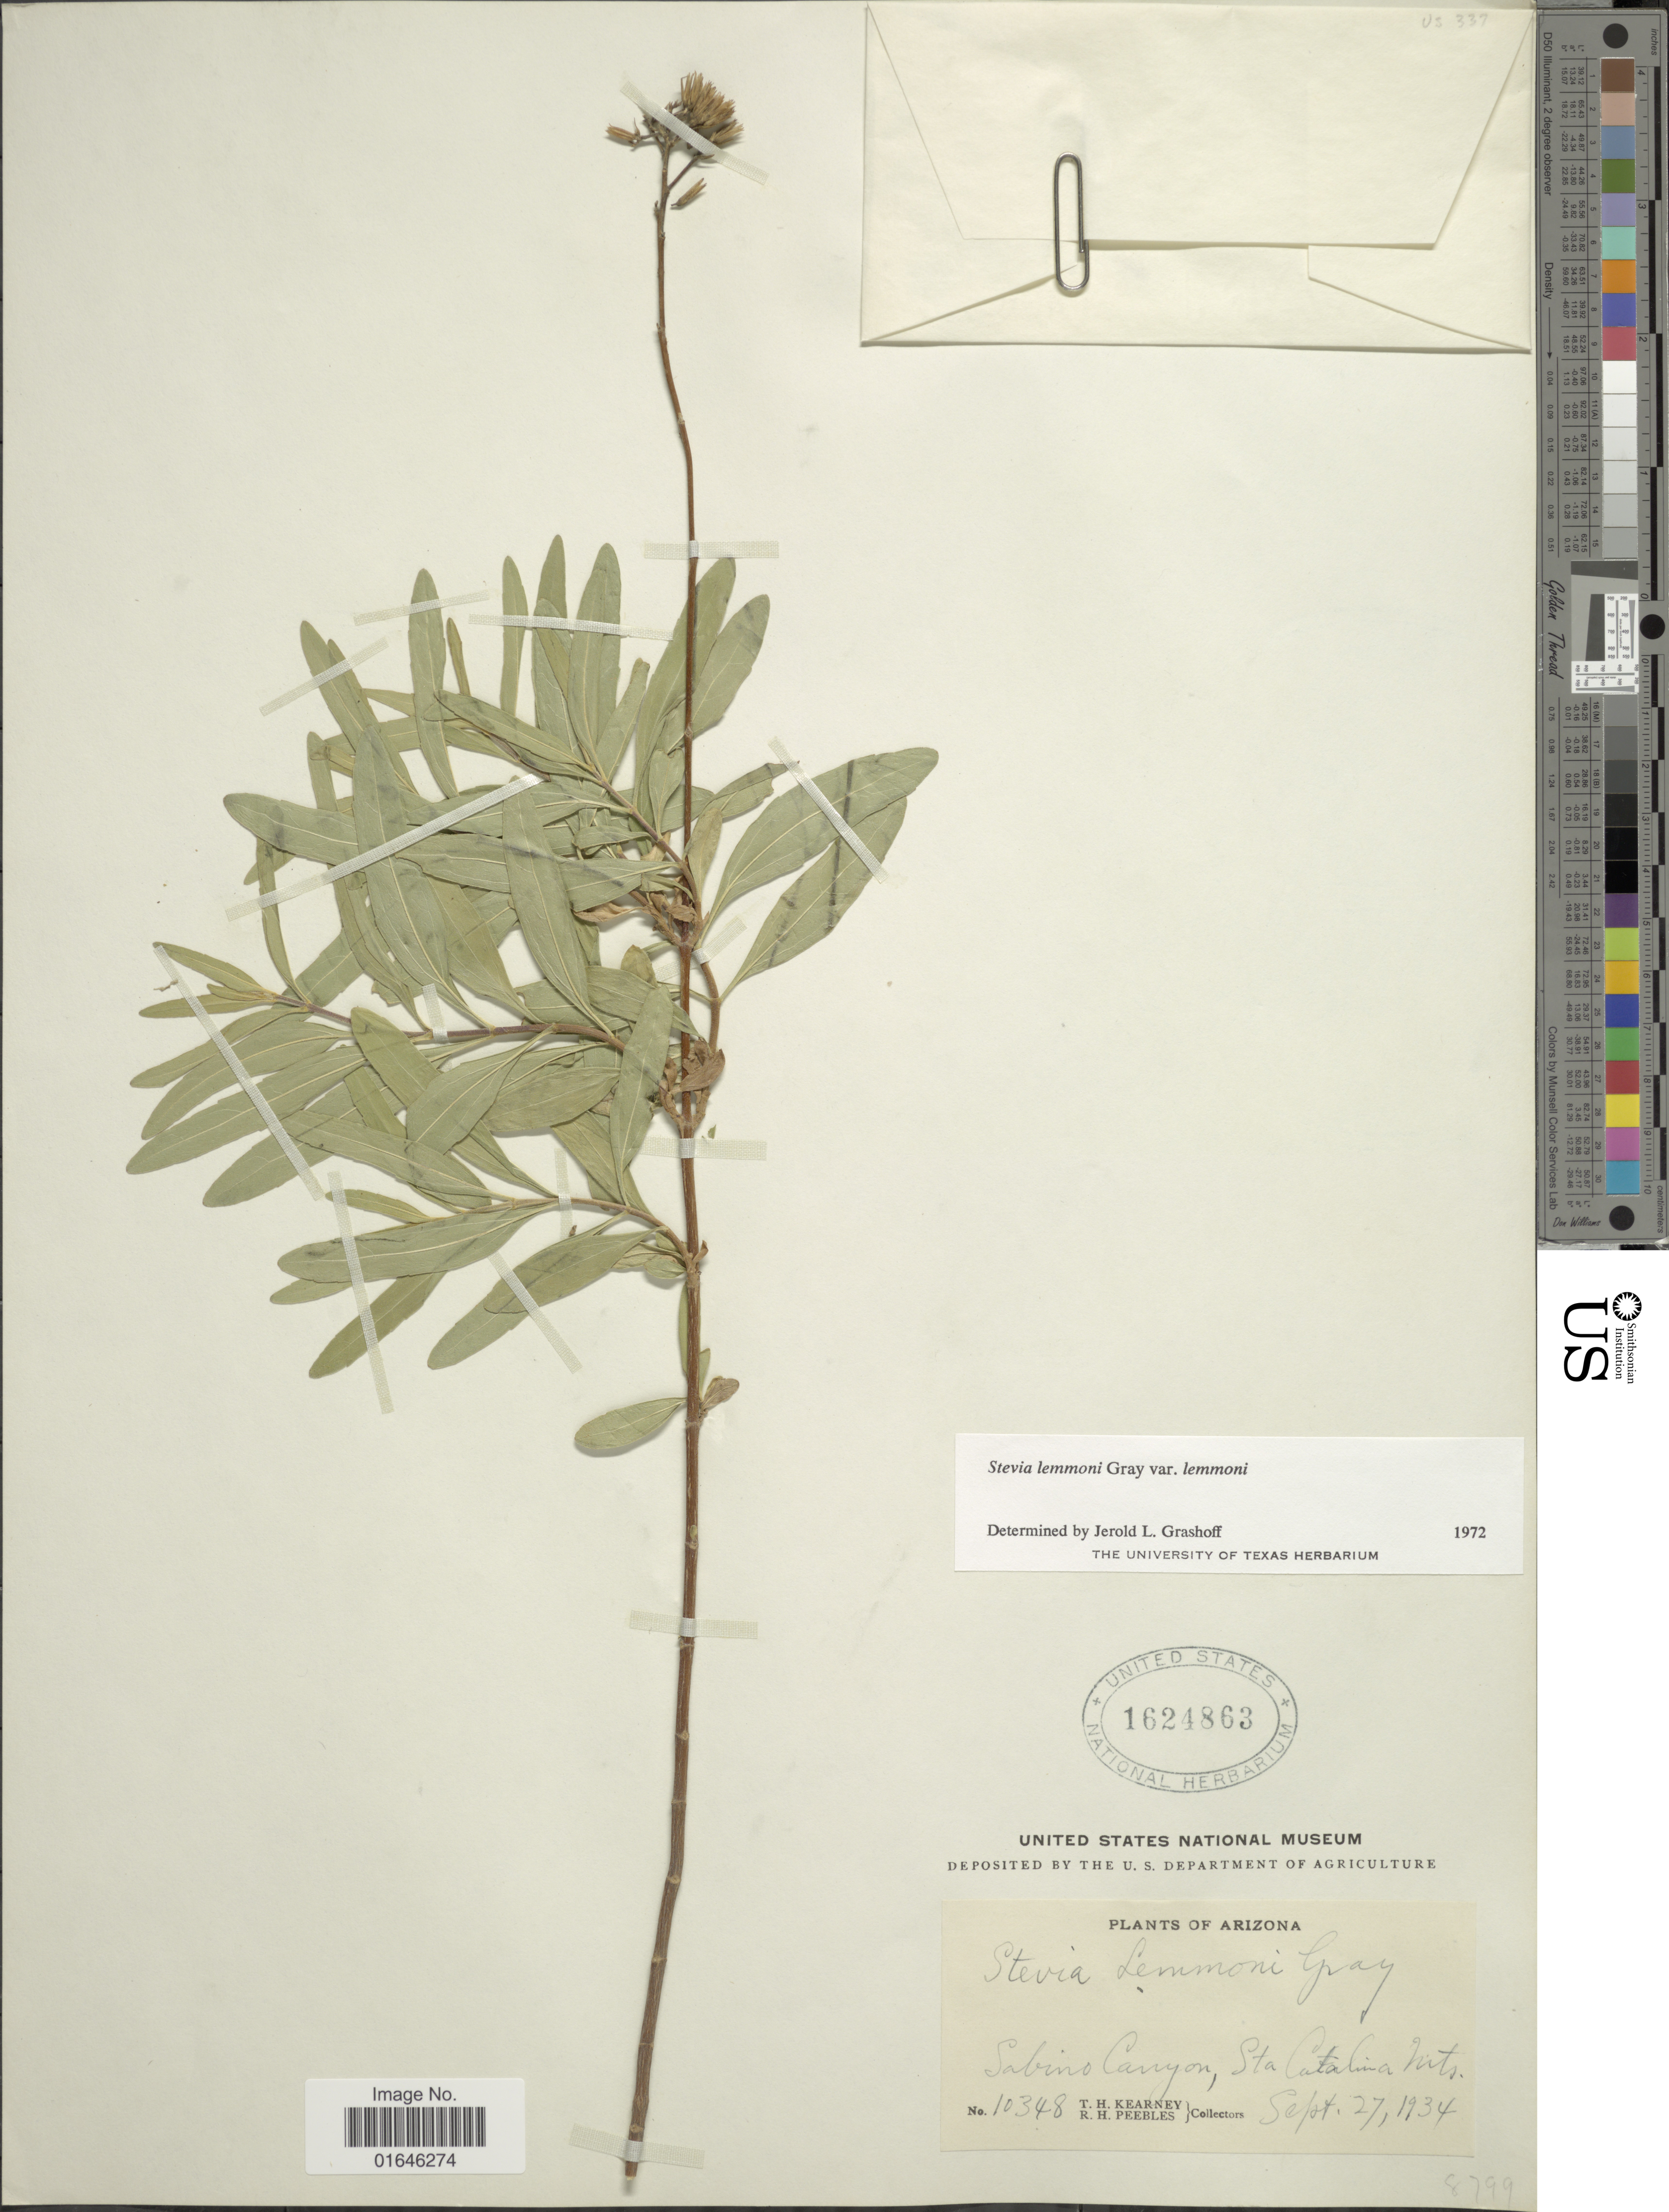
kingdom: Plantae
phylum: Tracheophyta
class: Magnoliopsida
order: Asterales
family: Asteraceae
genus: Stevia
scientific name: Stevia lemmonii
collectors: T. H. Kearney & R. H. Peebles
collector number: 10348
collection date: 1934-09-27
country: United States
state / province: Arizona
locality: Sabino Canyon, Stra. Catalina Mts.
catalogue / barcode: US 1624863